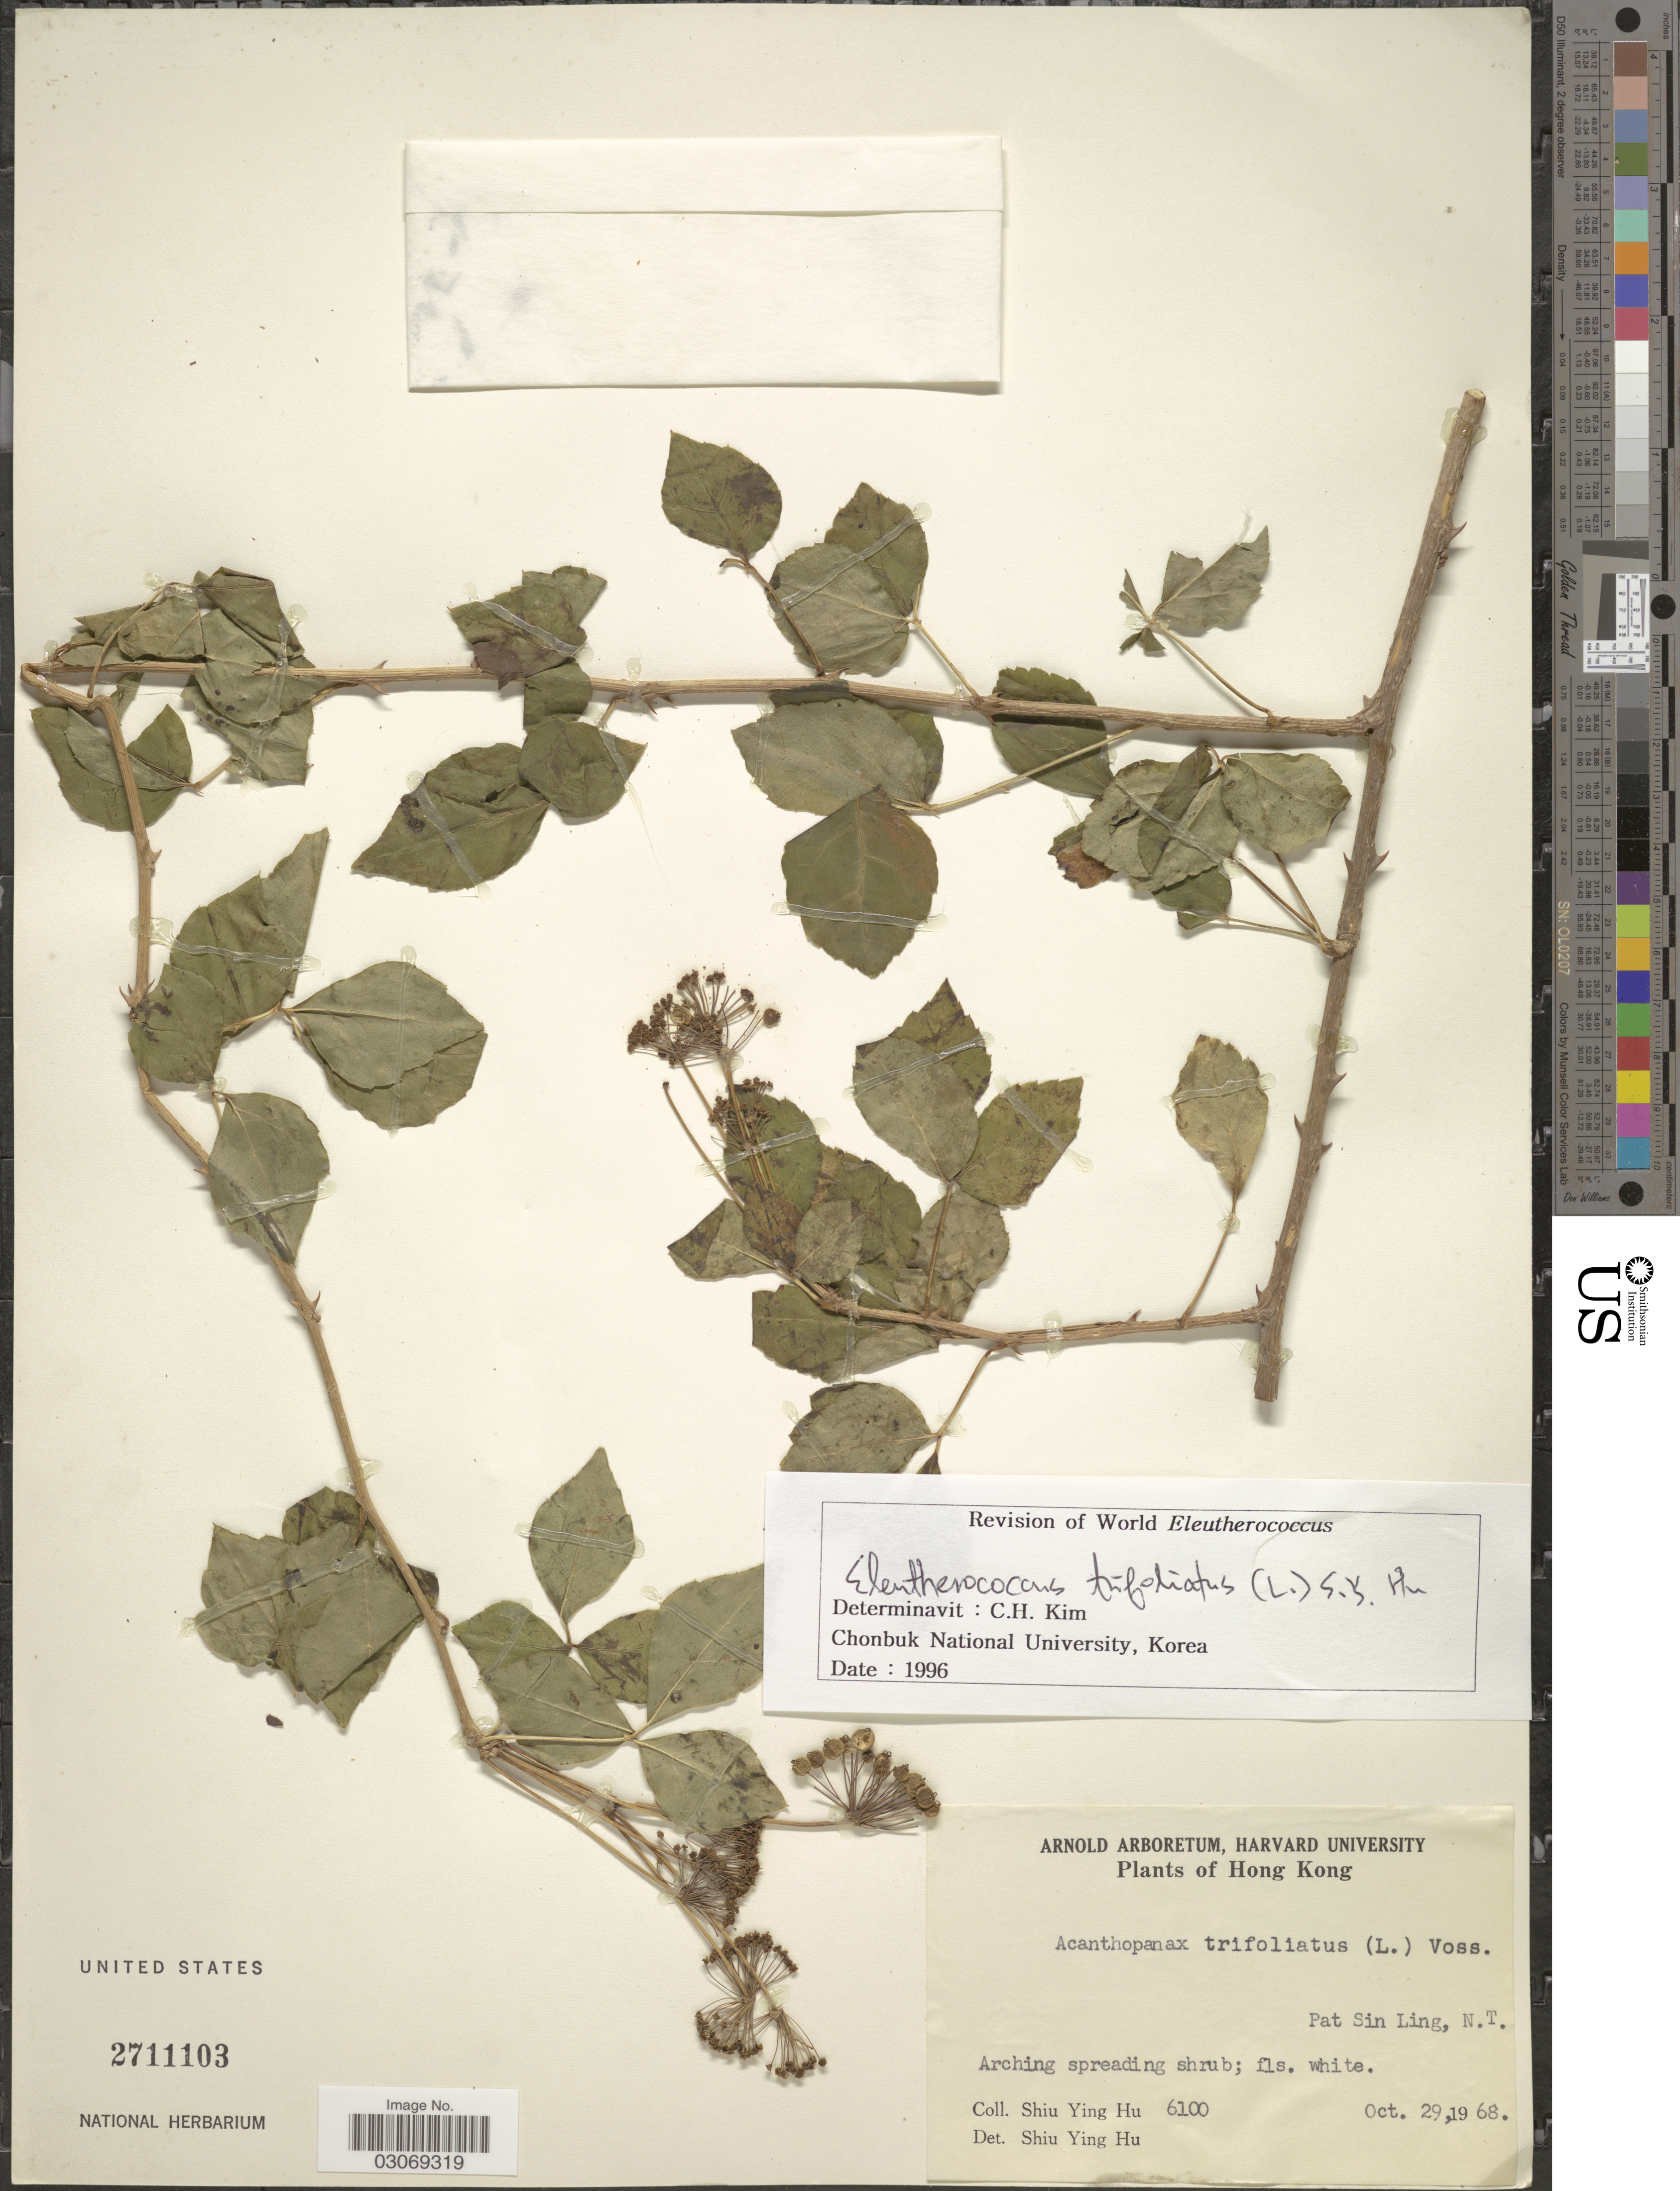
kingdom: Plantae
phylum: Tracheophyta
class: Magnoliopsida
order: Apiales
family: Araliaceae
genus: Eleutherococcus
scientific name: Eleutherococcus trifoliatus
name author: (L.) S.Y. Hu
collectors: S. Y. Hu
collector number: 6100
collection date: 1968-10-29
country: China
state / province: Hong Kong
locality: Pat Sin Ling, N.T.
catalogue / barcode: US 2711103